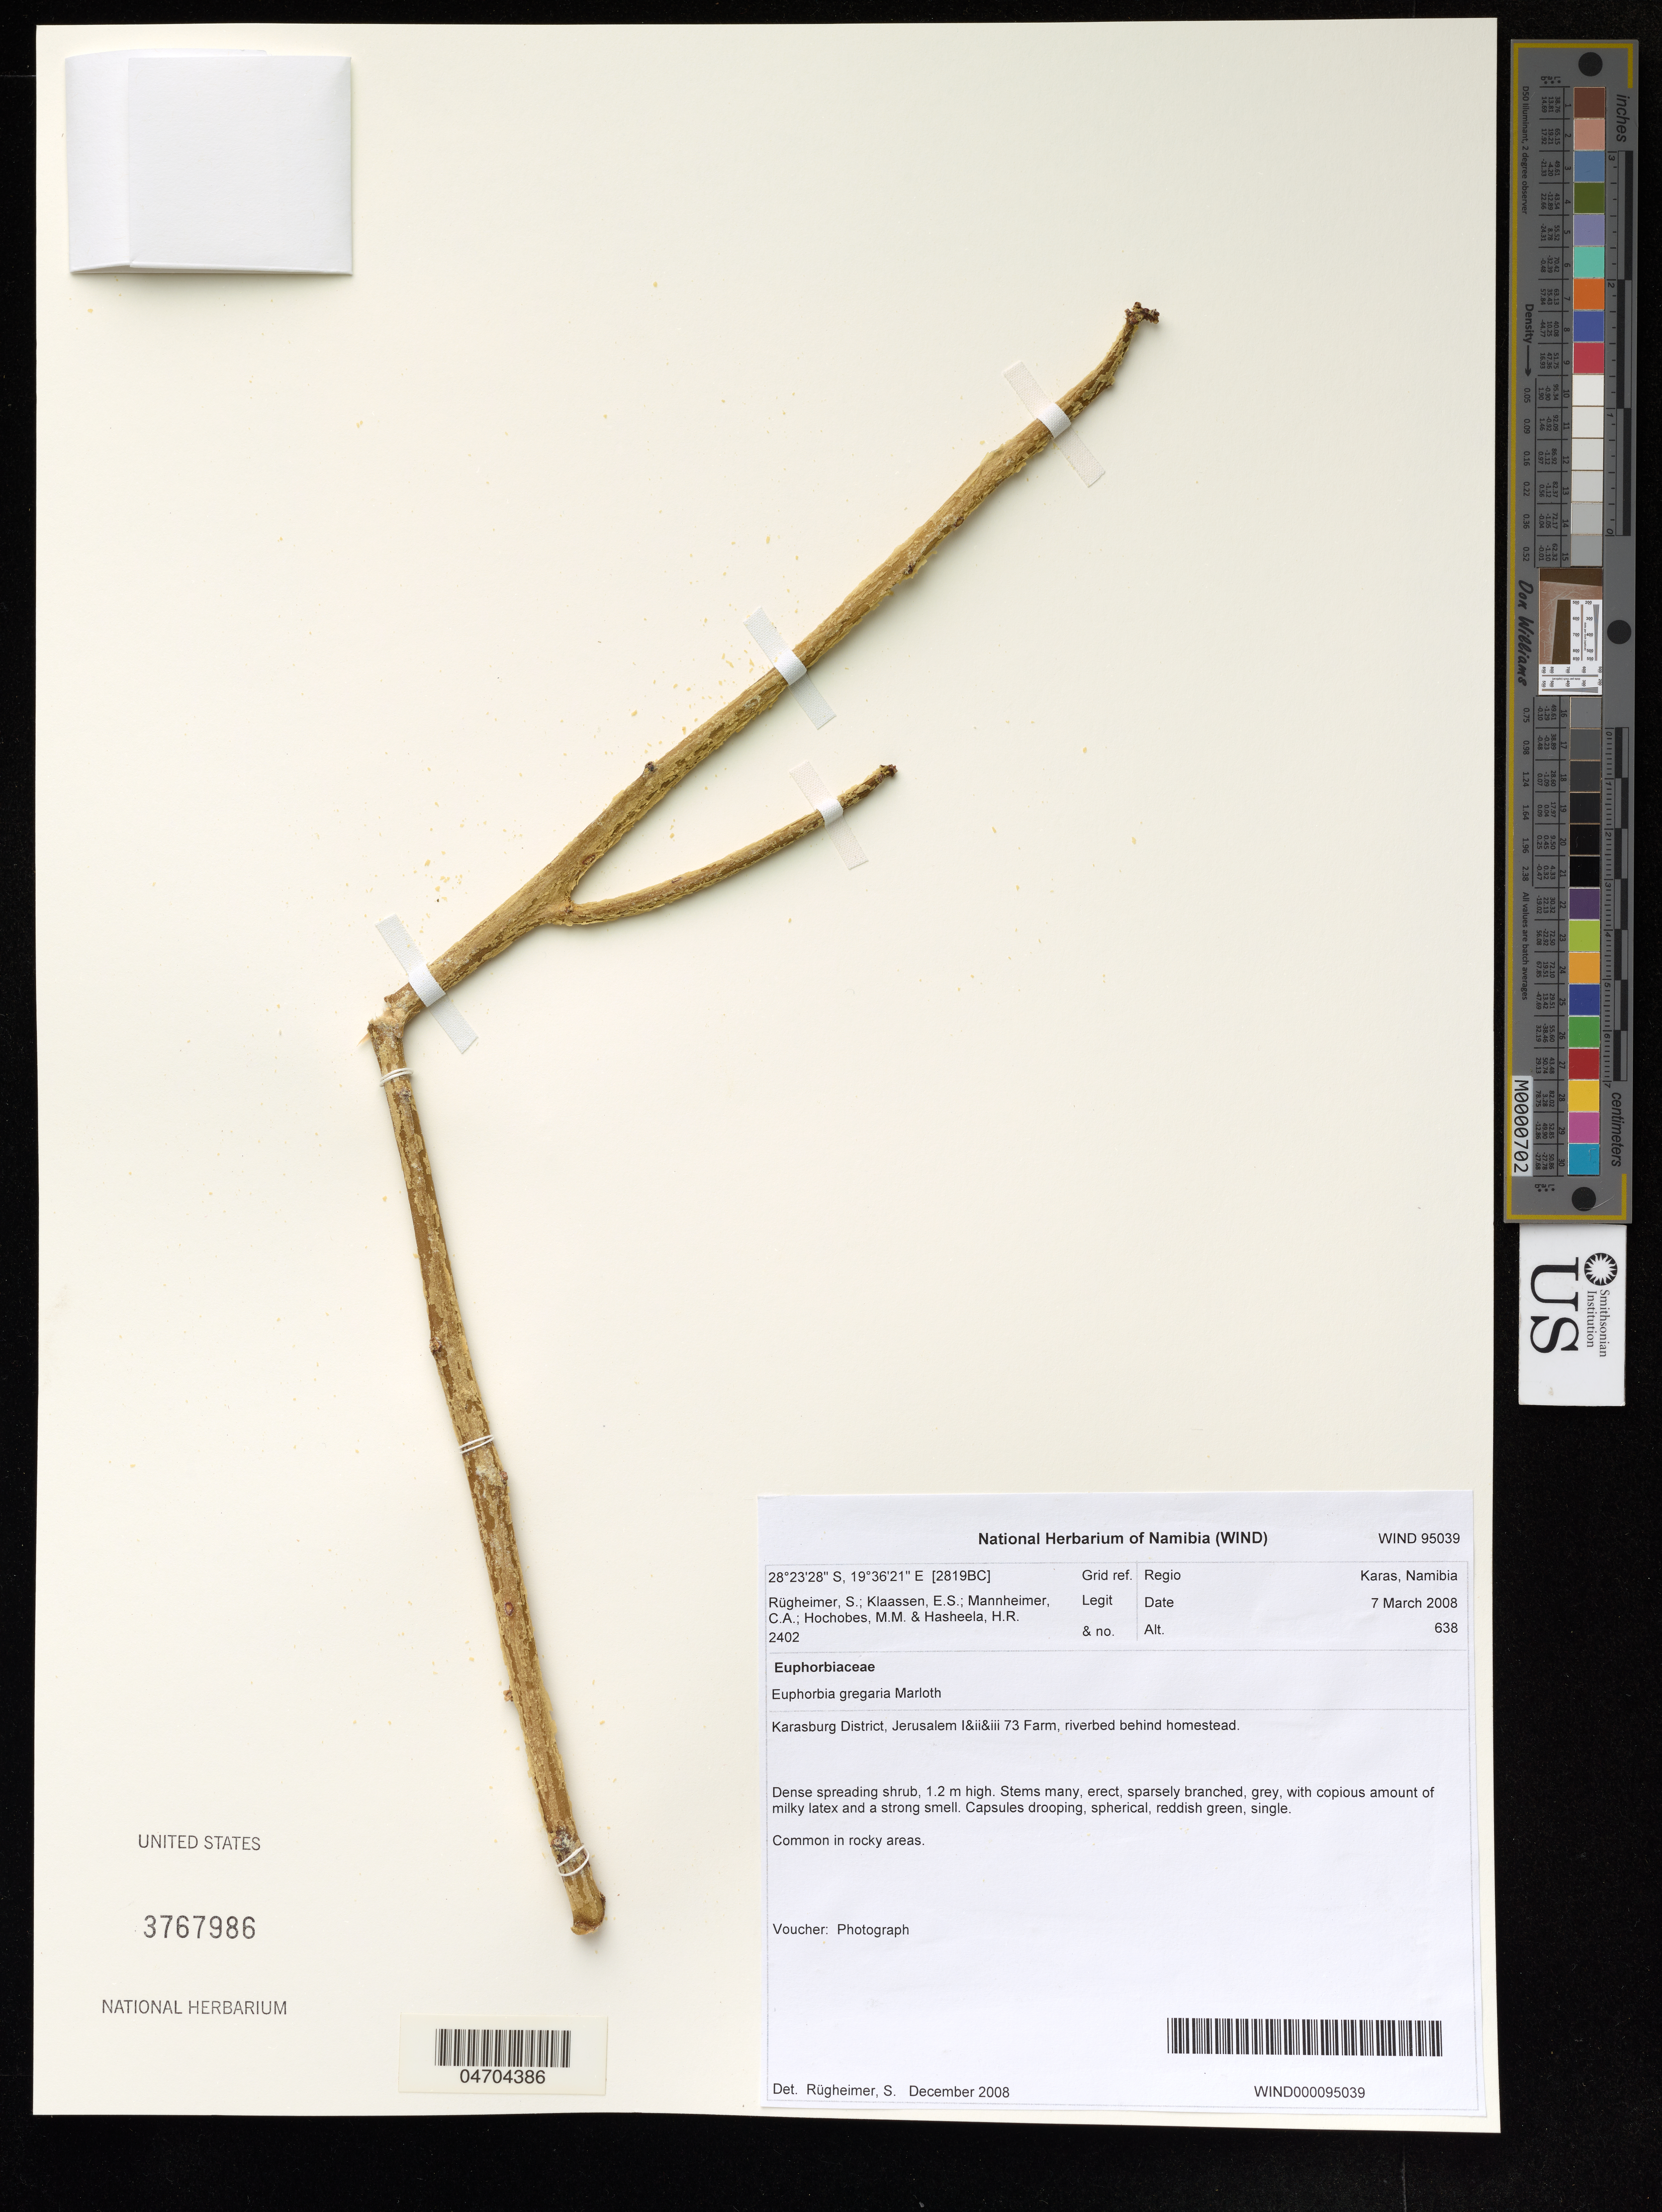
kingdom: Plantae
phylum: Tracheophyta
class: Magnoliopsida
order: Malpighiales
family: Euphorbiaceae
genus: Euphorbia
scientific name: Euphorbia gregaria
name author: Marloth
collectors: S. Rugheimer, E. S. Klaassen, C. A. Mannheimer & M. Hochobes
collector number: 2402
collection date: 2008-03-07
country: Namibia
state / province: Karas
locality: [2819BC] Grid ref. Karasburg District, Jerusalem I&ii&iii 73 Farm, riverbed behind homestead.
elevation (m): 638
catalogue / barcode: US 3767986